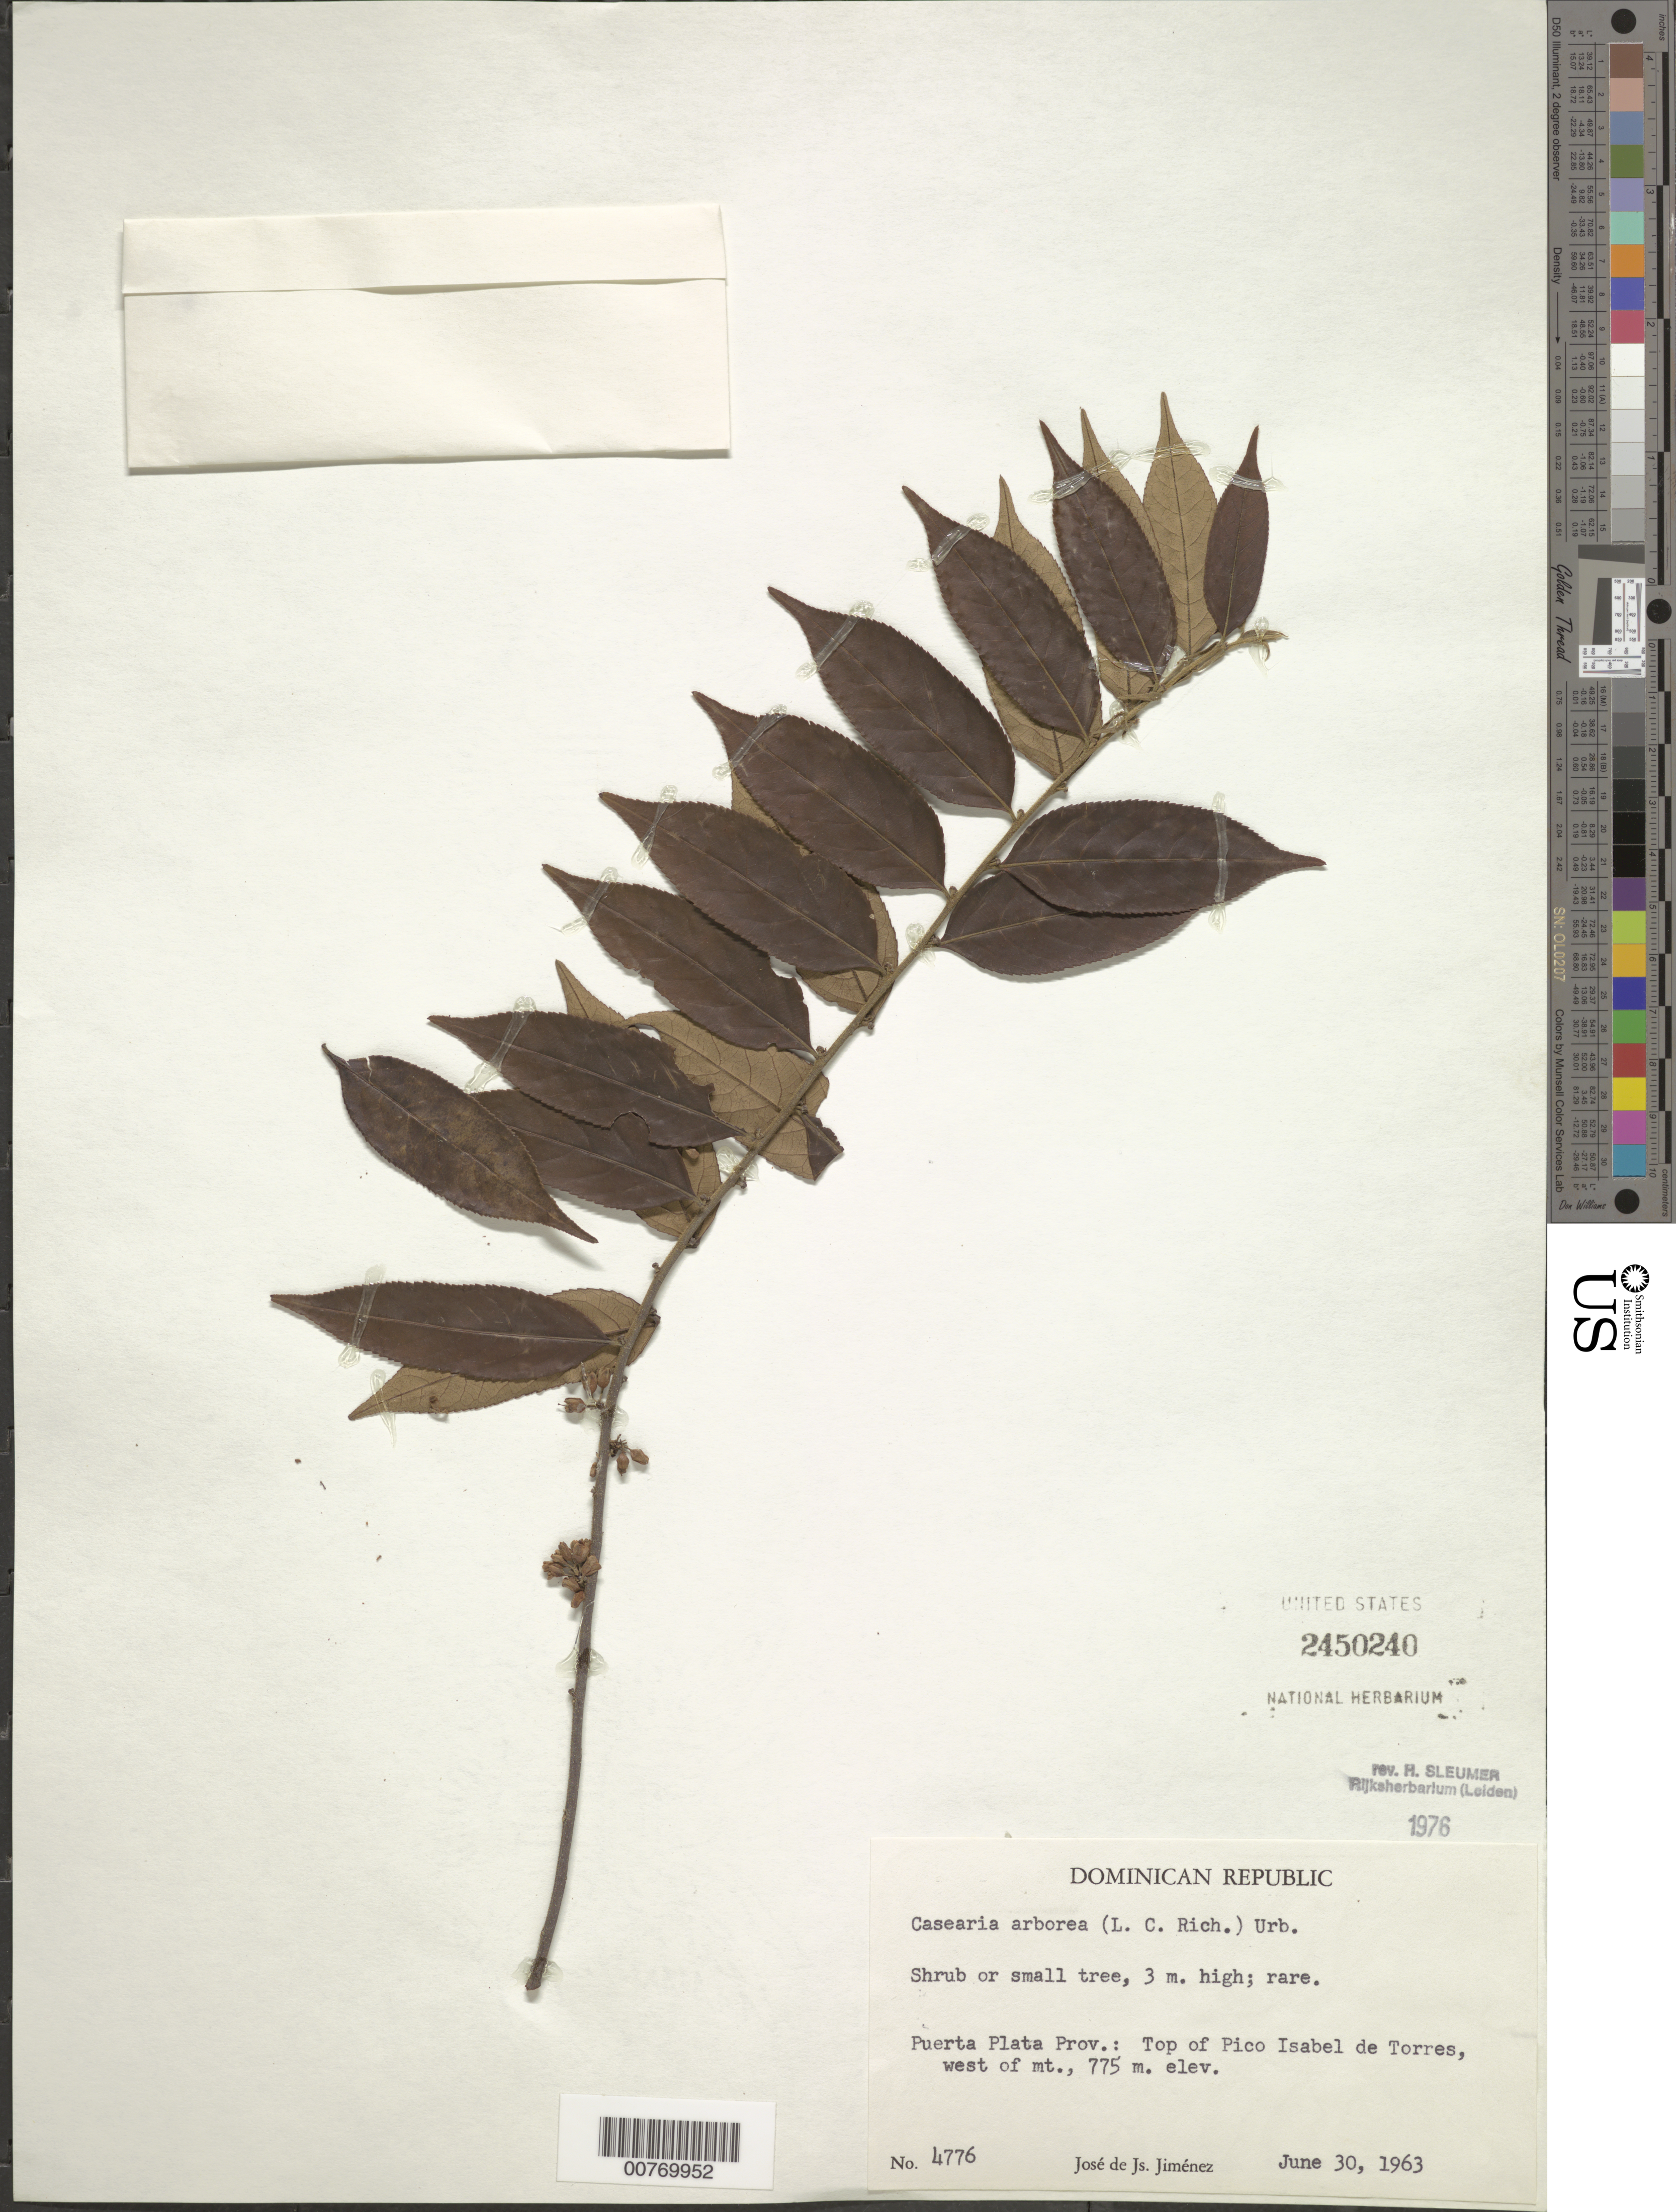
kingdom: Plantae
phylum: Tracheophyta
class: Magnoliopsida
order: Malpighiales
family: Salicaceae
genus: Casearia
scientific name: Casearia arborea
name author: (Rich.) Urb.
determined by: Sleumer, H. O.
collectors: J. J. Jiménez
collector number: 4776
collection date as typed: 30 Jun 1963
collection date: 1963-06-30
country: Dominican Republic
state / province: Puerto Plata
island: Hispaniola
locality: Top of Pico Isabel de Torres, west of mt.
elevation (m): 775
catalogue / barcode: US 2450240